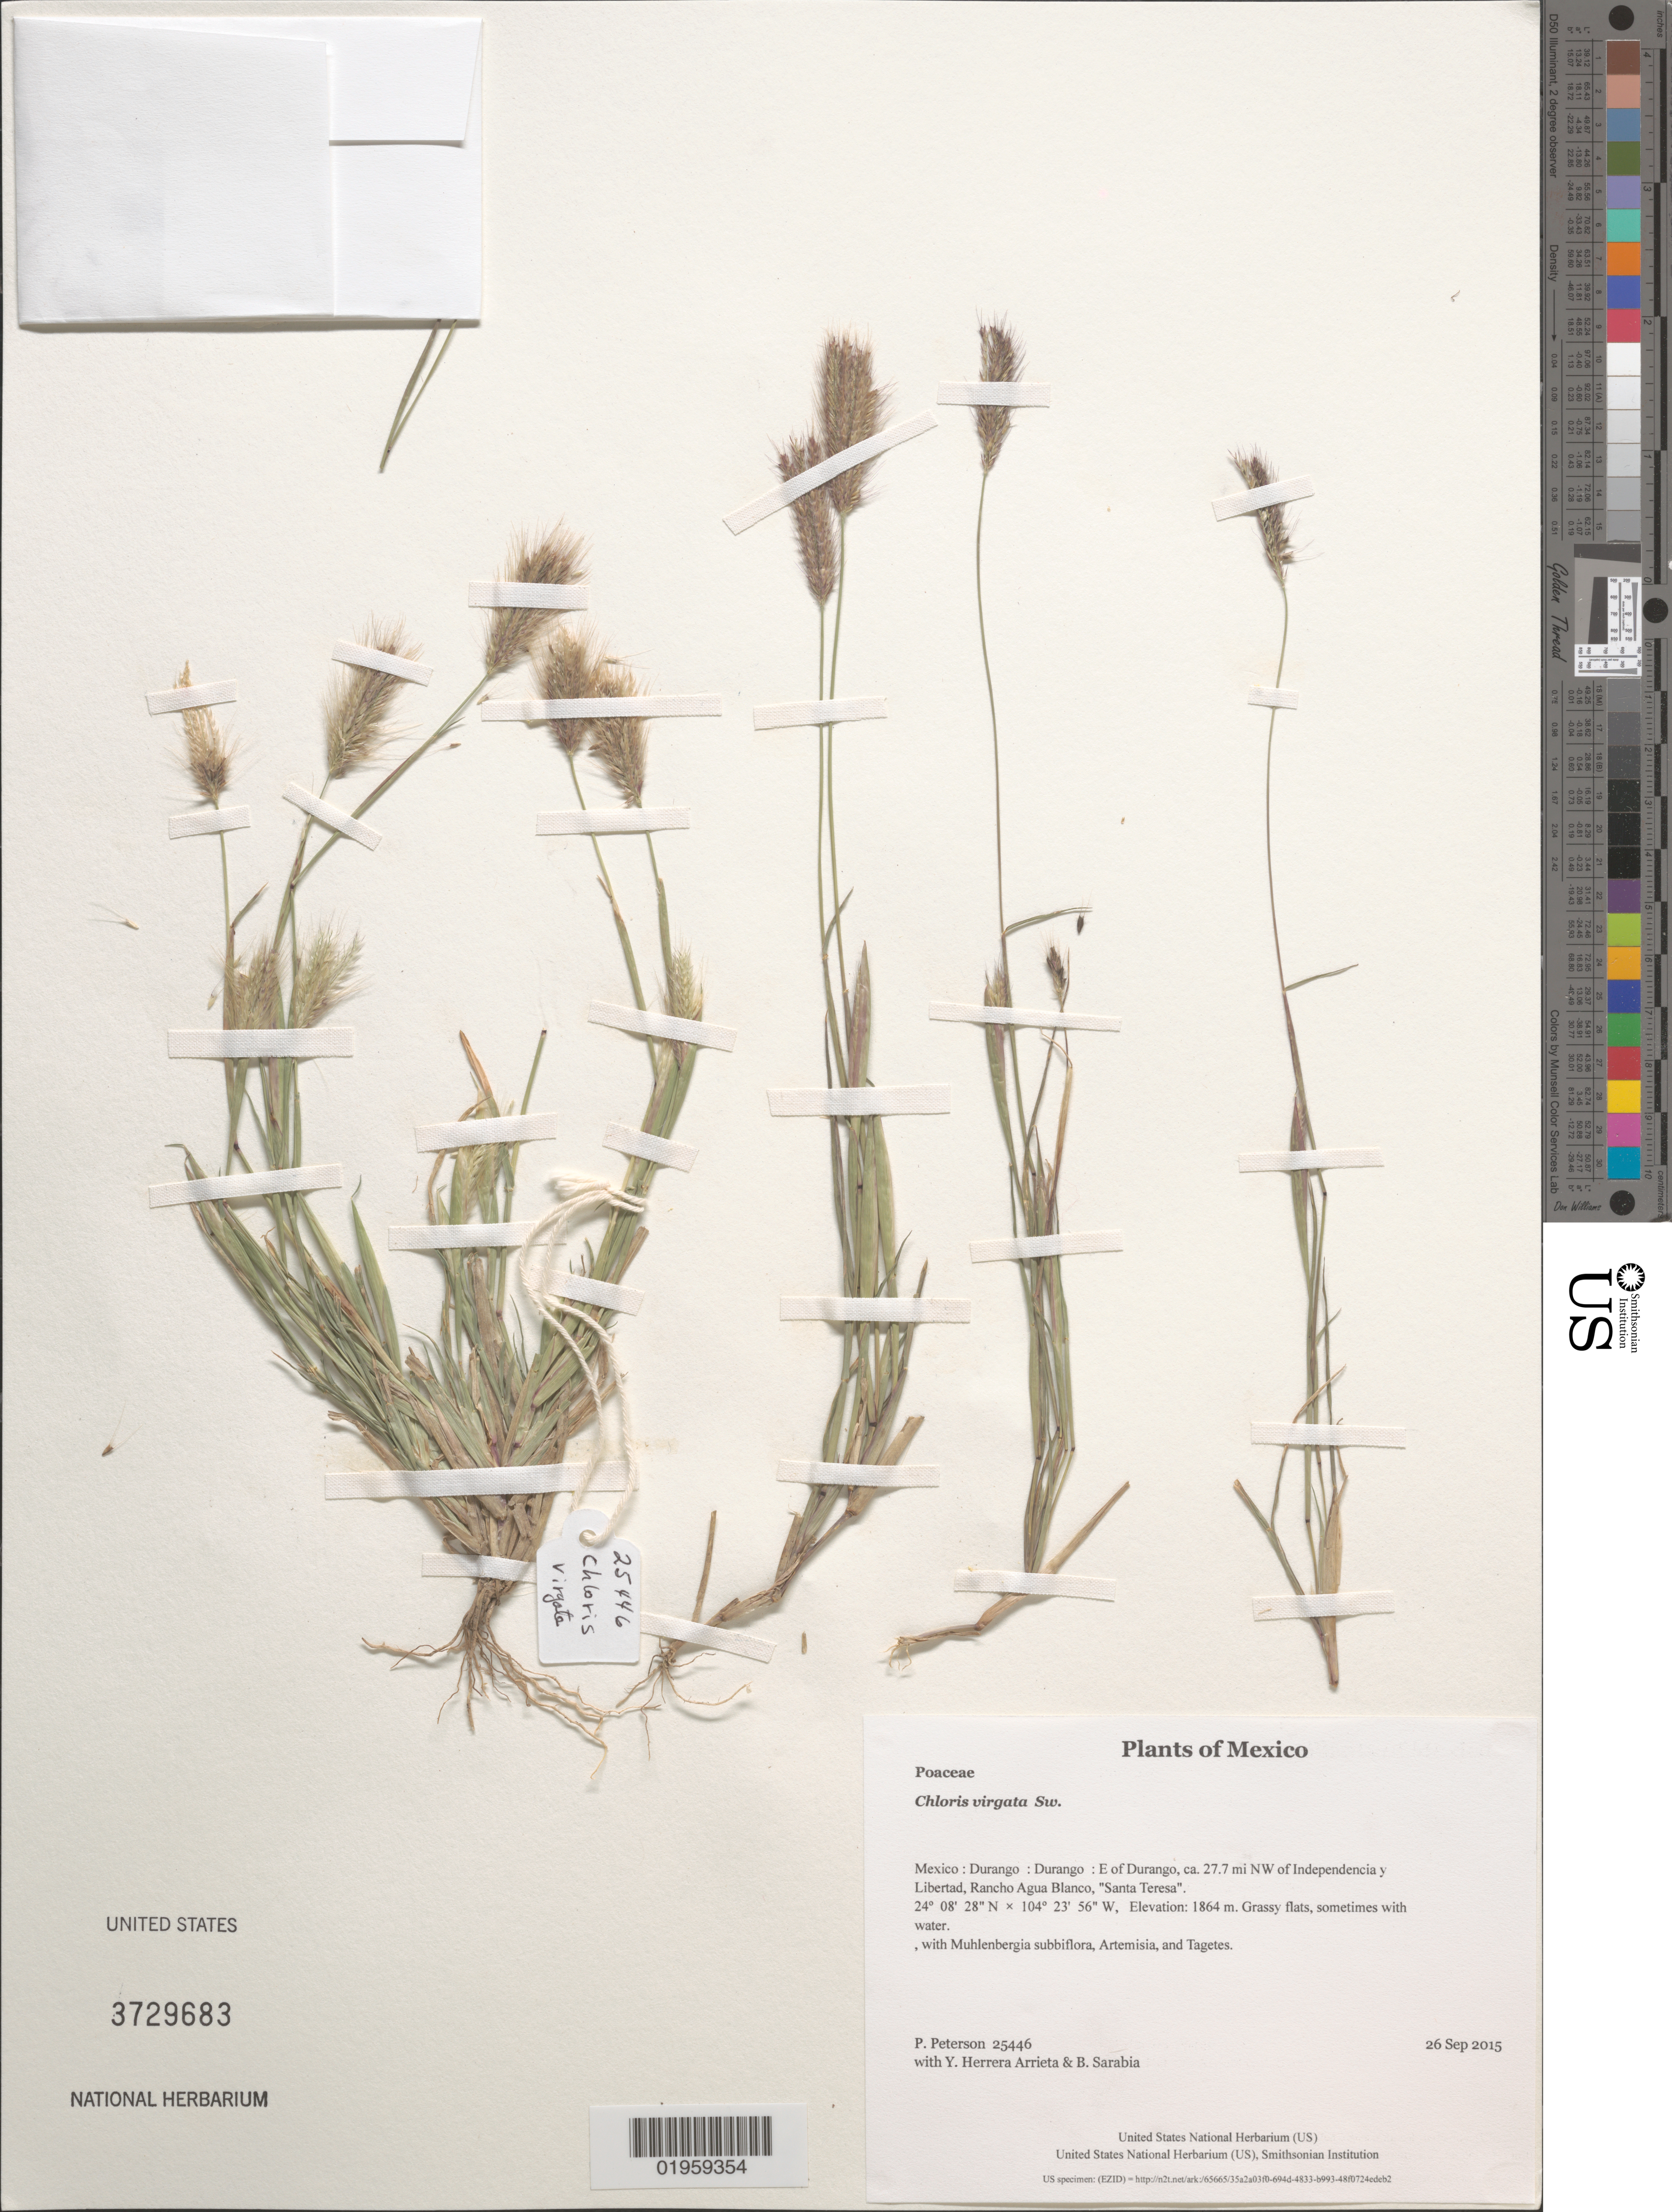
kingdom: Plantae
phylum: Tracheophyta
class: Liliopsida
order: Poales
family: Poaceae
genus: Chloris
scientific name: Chloris virgata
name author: Sw.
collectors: P. M. Peterson, Y. Herrera Arrieta & B. Sarabia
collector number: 25446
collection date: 2015-09-26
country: Mexico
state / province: Durango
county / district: Durango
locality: E of Durango, ca. 27.7 mi NW of Independencia y Libertad, Rancho Agua Blanco, "Santa Teresa".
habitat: Grassy flats, sometimes with water.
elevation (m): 1864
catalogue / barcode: US 3729683